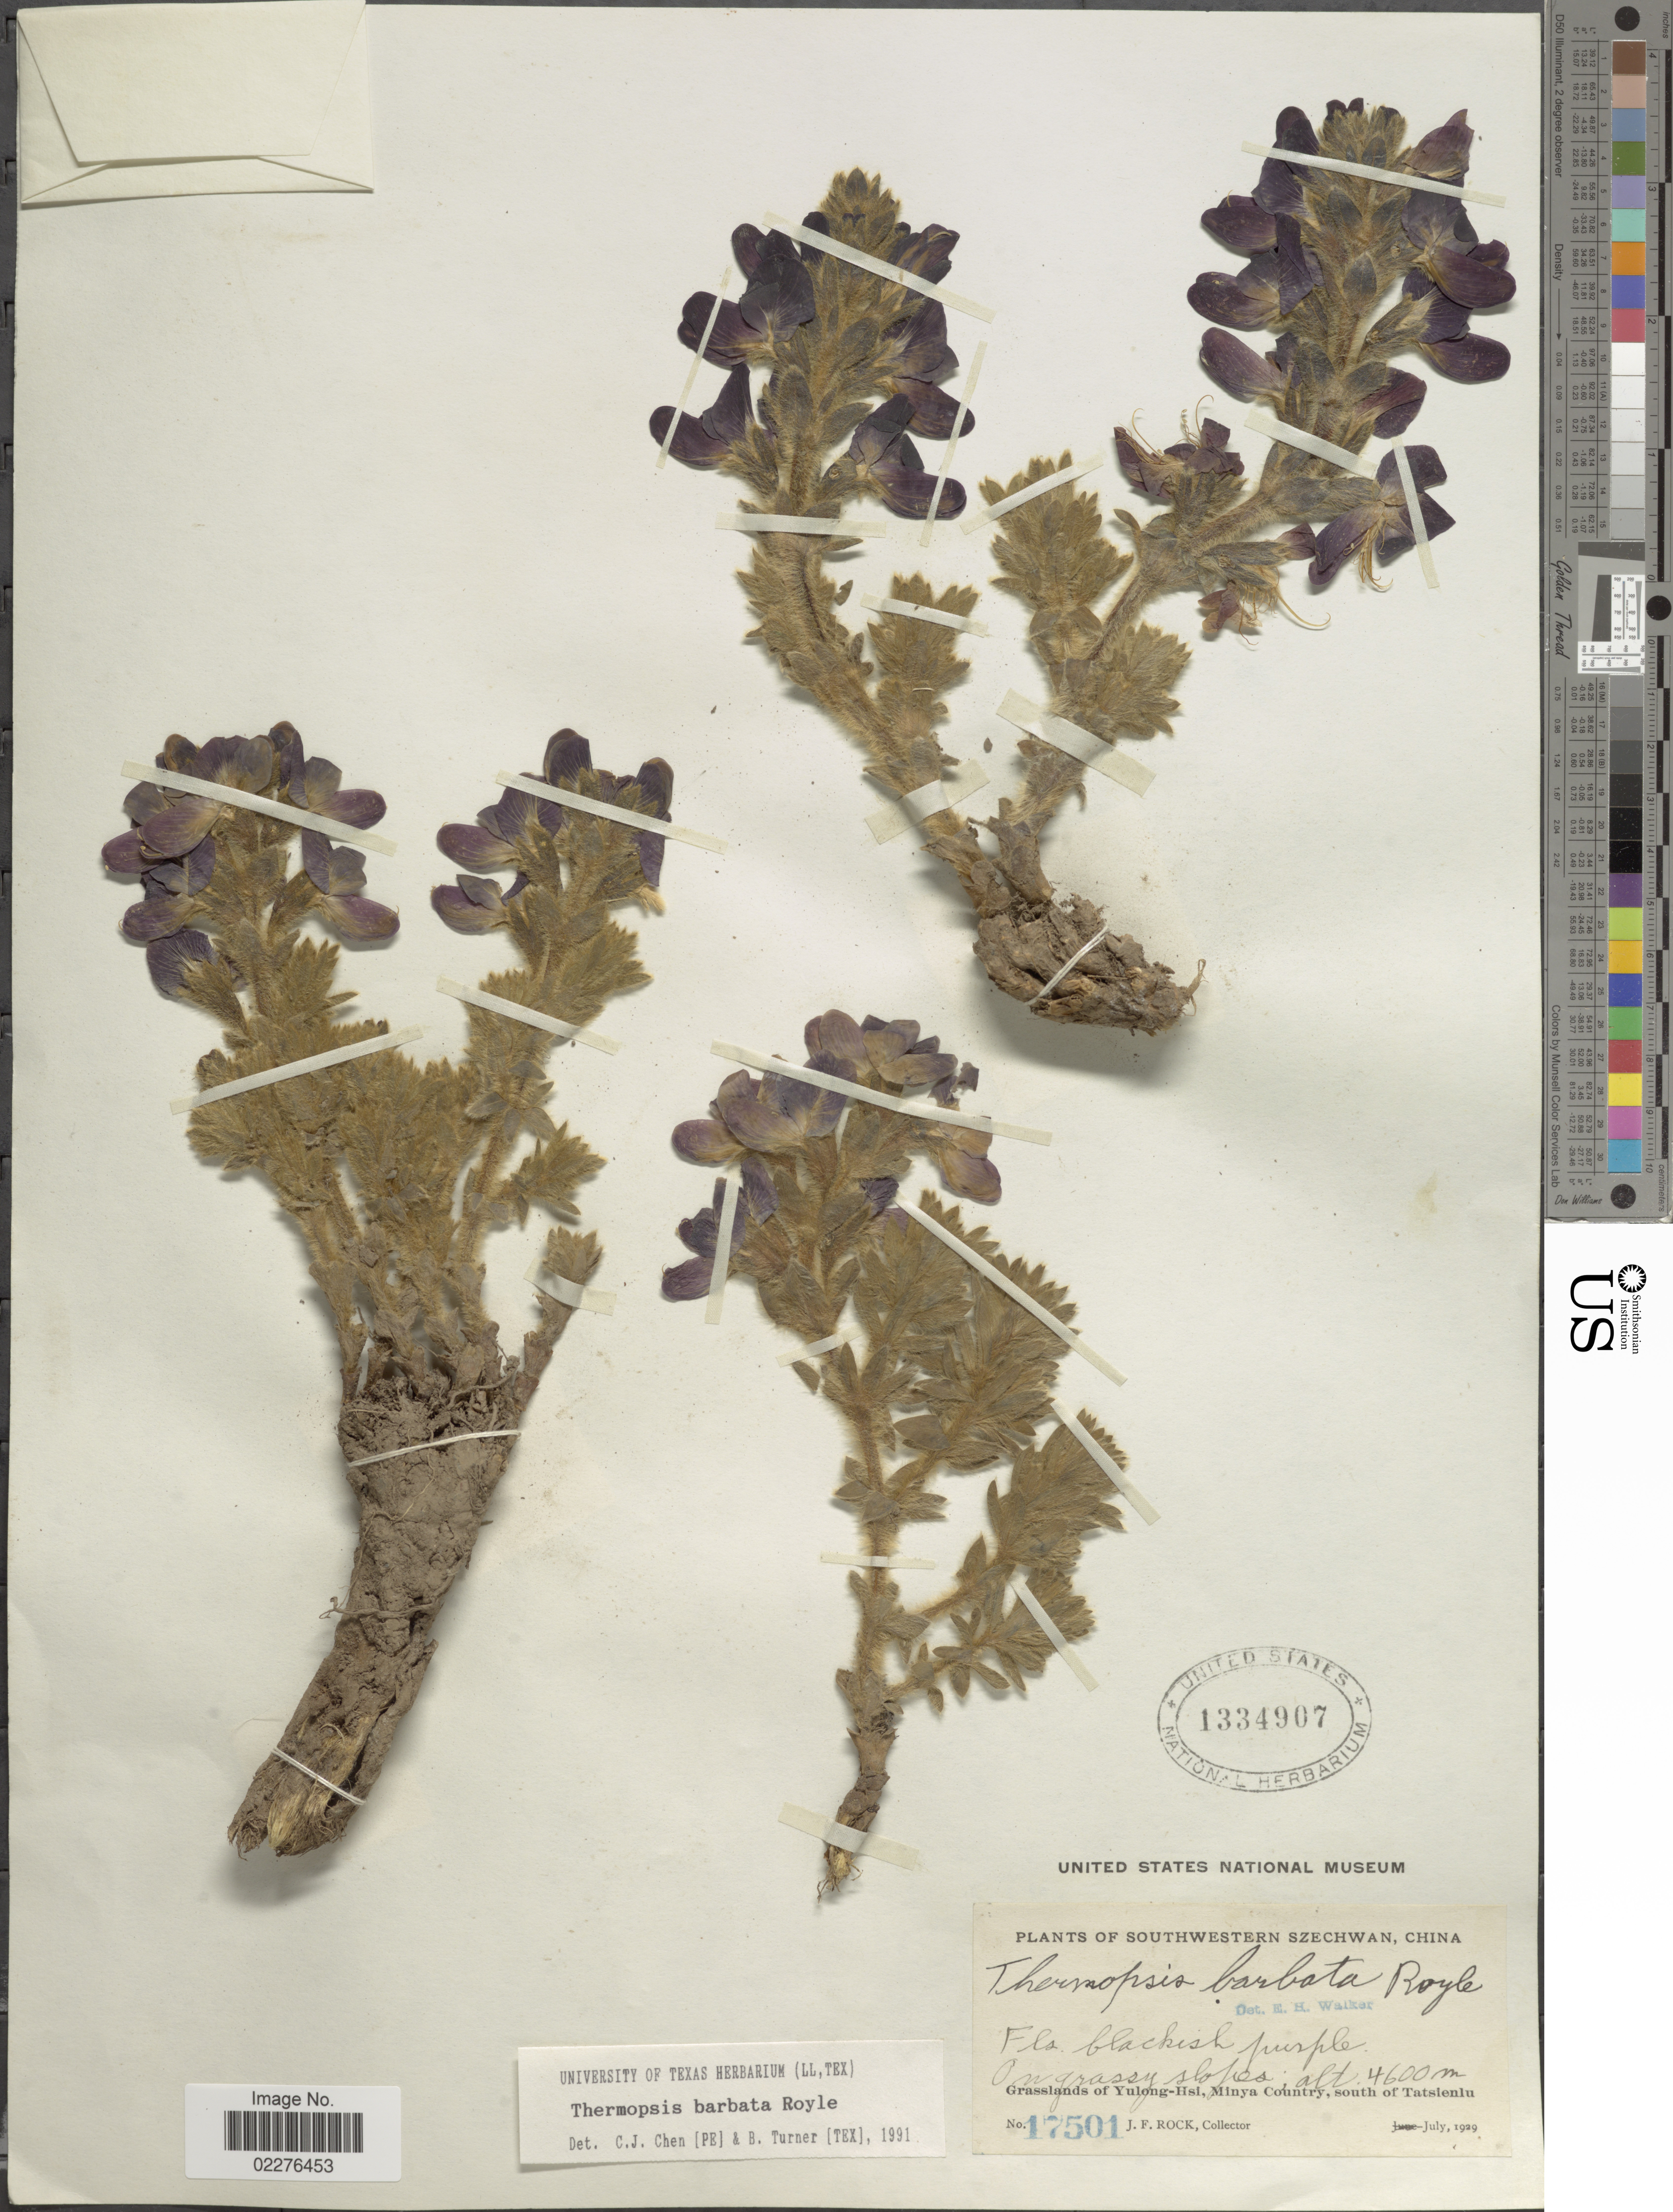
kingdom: Plantae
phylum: Tracheophyta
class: Magnoliopsida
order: Fabales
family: Fabaceae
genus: Thermopsis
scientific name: Thermopsis barbata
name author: Benth.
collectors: J. Rock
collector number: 17501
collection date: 1929-07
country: China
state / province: Sichuan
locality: Southwestern Szechwan, On grassy slopes, Grasslands of Yulong, Minya Country, south of Tatsienlu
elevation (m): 4600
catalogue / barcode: US 1334907